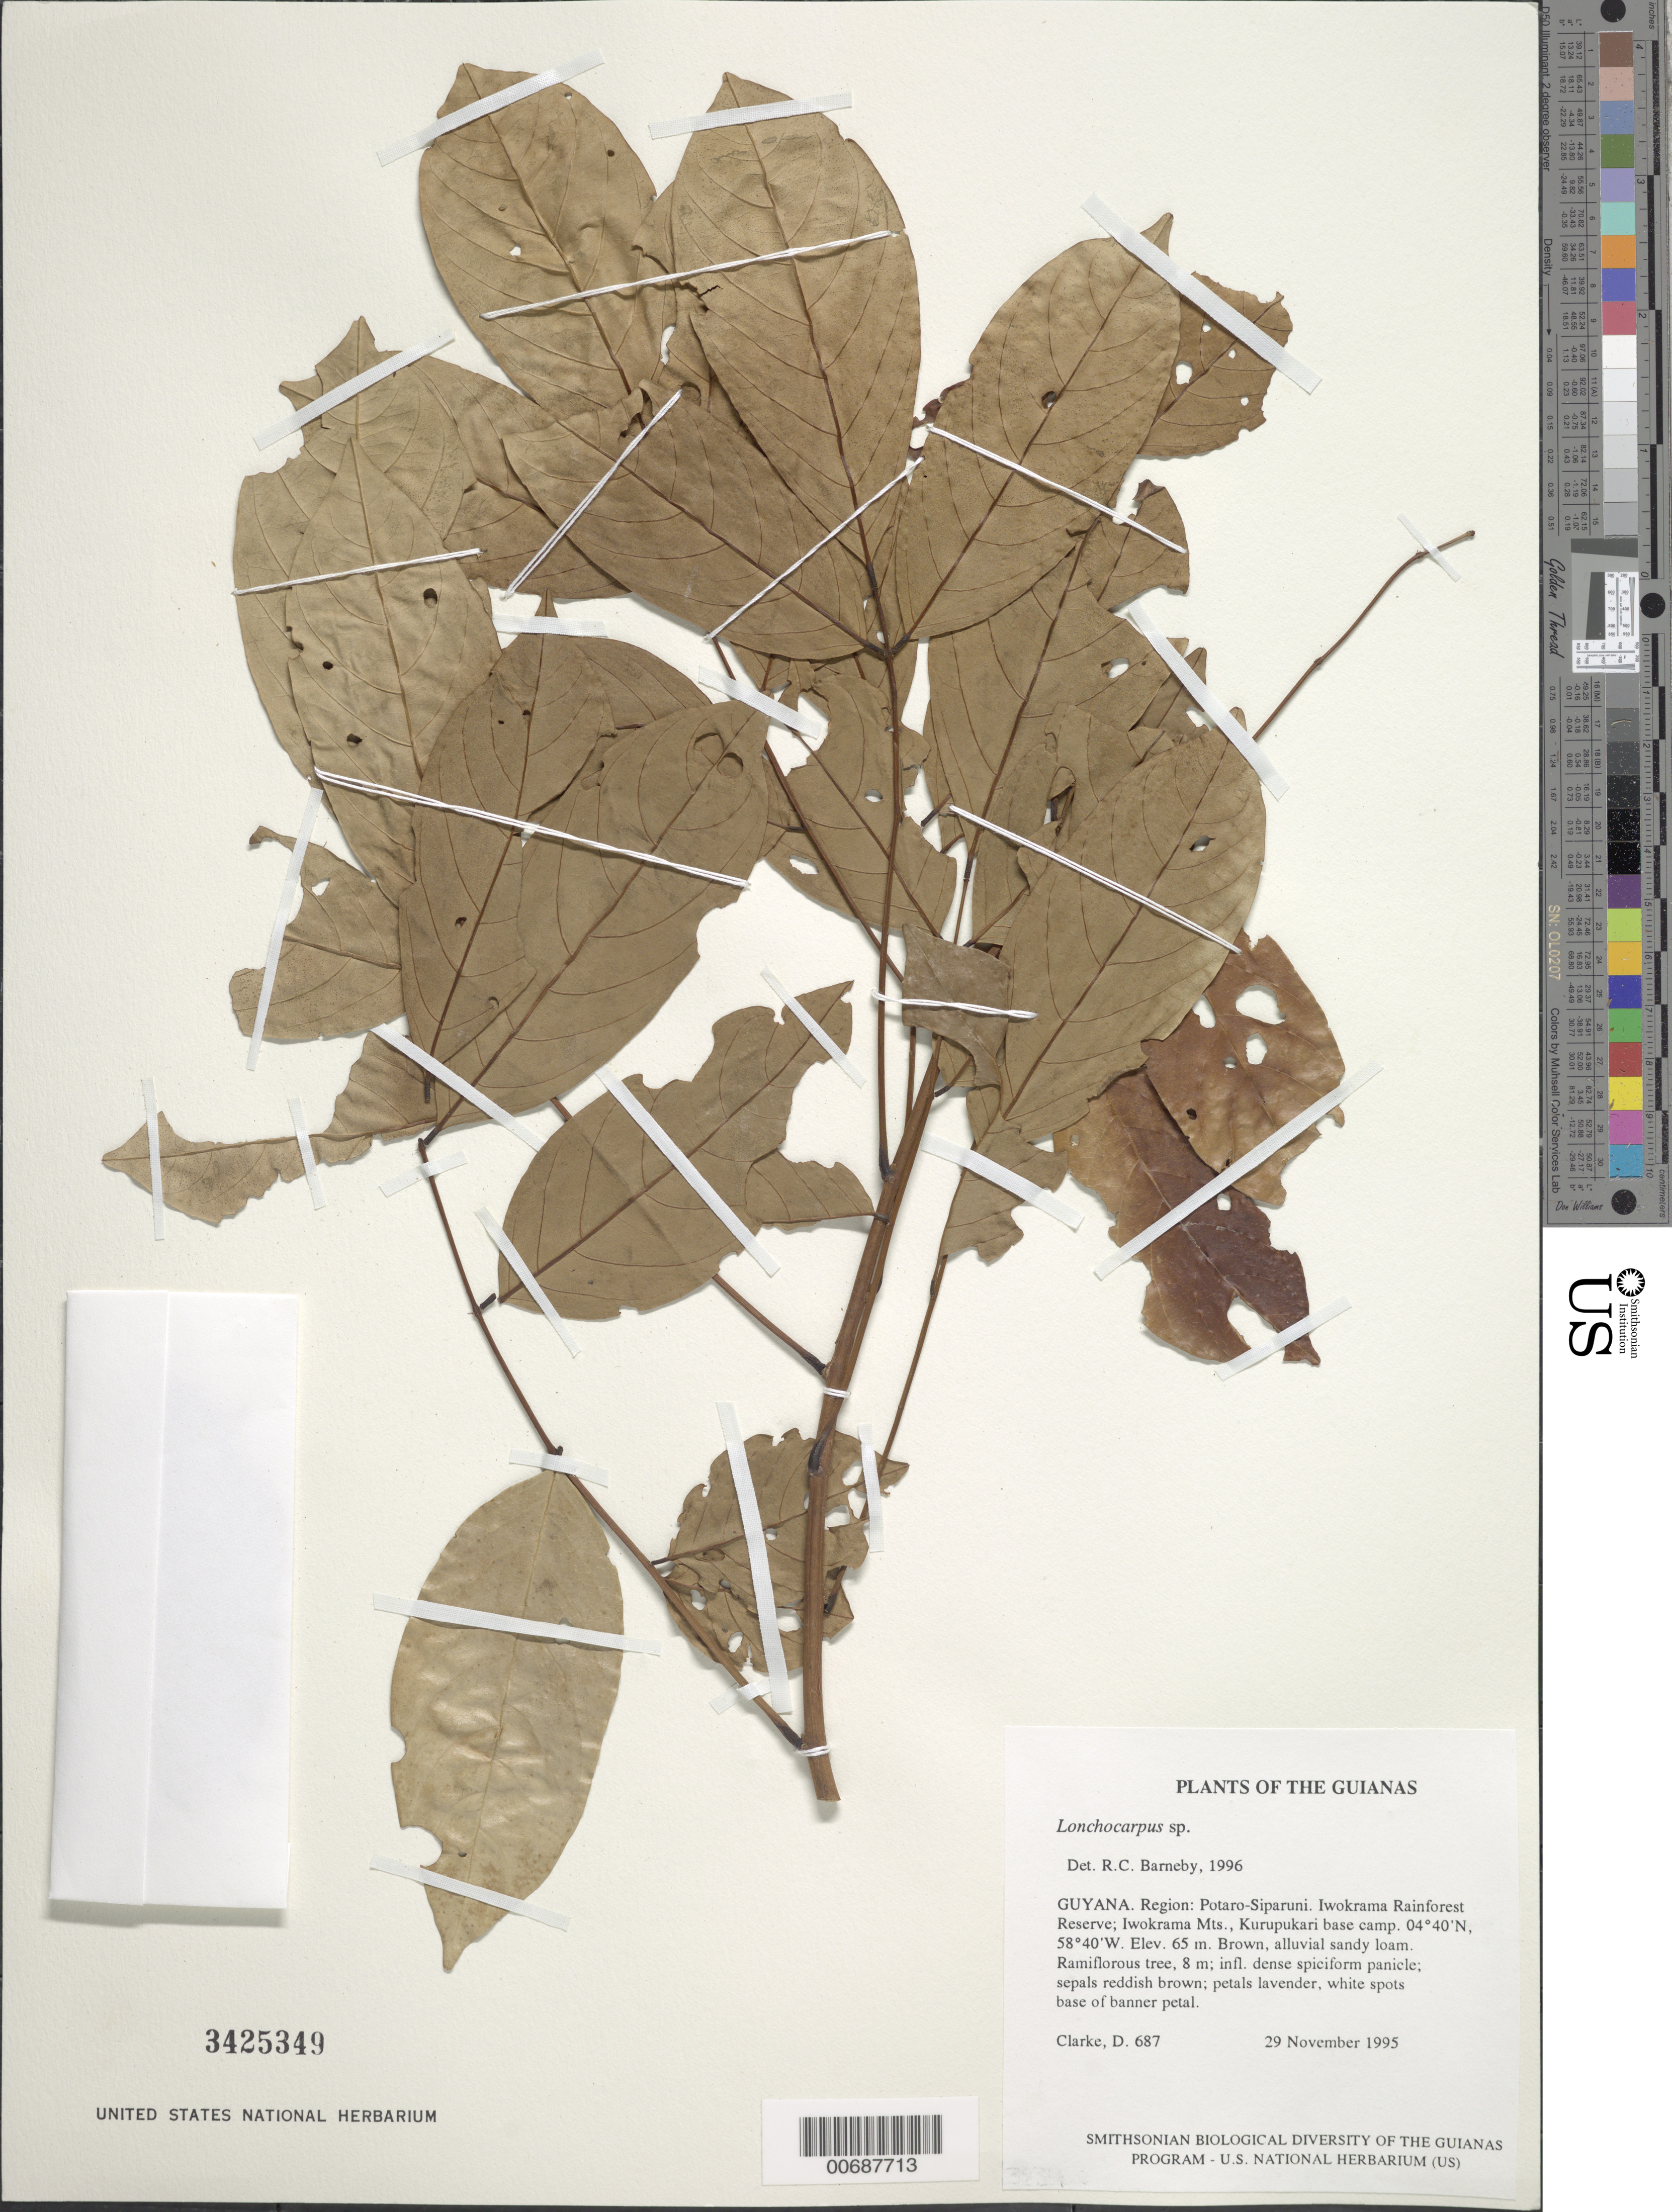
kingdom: Plantae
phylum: Tracheophyta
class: Magnoliopsida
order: Fabales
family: Fabaceae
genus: Lonchocarpus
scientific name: Lonchocarpus sp.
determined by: Barneby, Rupert C., (NY)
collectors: H. D. Clarke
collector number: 687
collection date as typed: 29 November 1995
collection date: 1995-11-29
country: Guyana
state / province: Potaro-Siparuni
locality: Iwokrama Rainforest Reserve; Iwokrama Mts., Kurupukari base camp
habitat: Brown, alluvial sandy loam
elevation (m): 65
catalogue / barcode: US 3425349